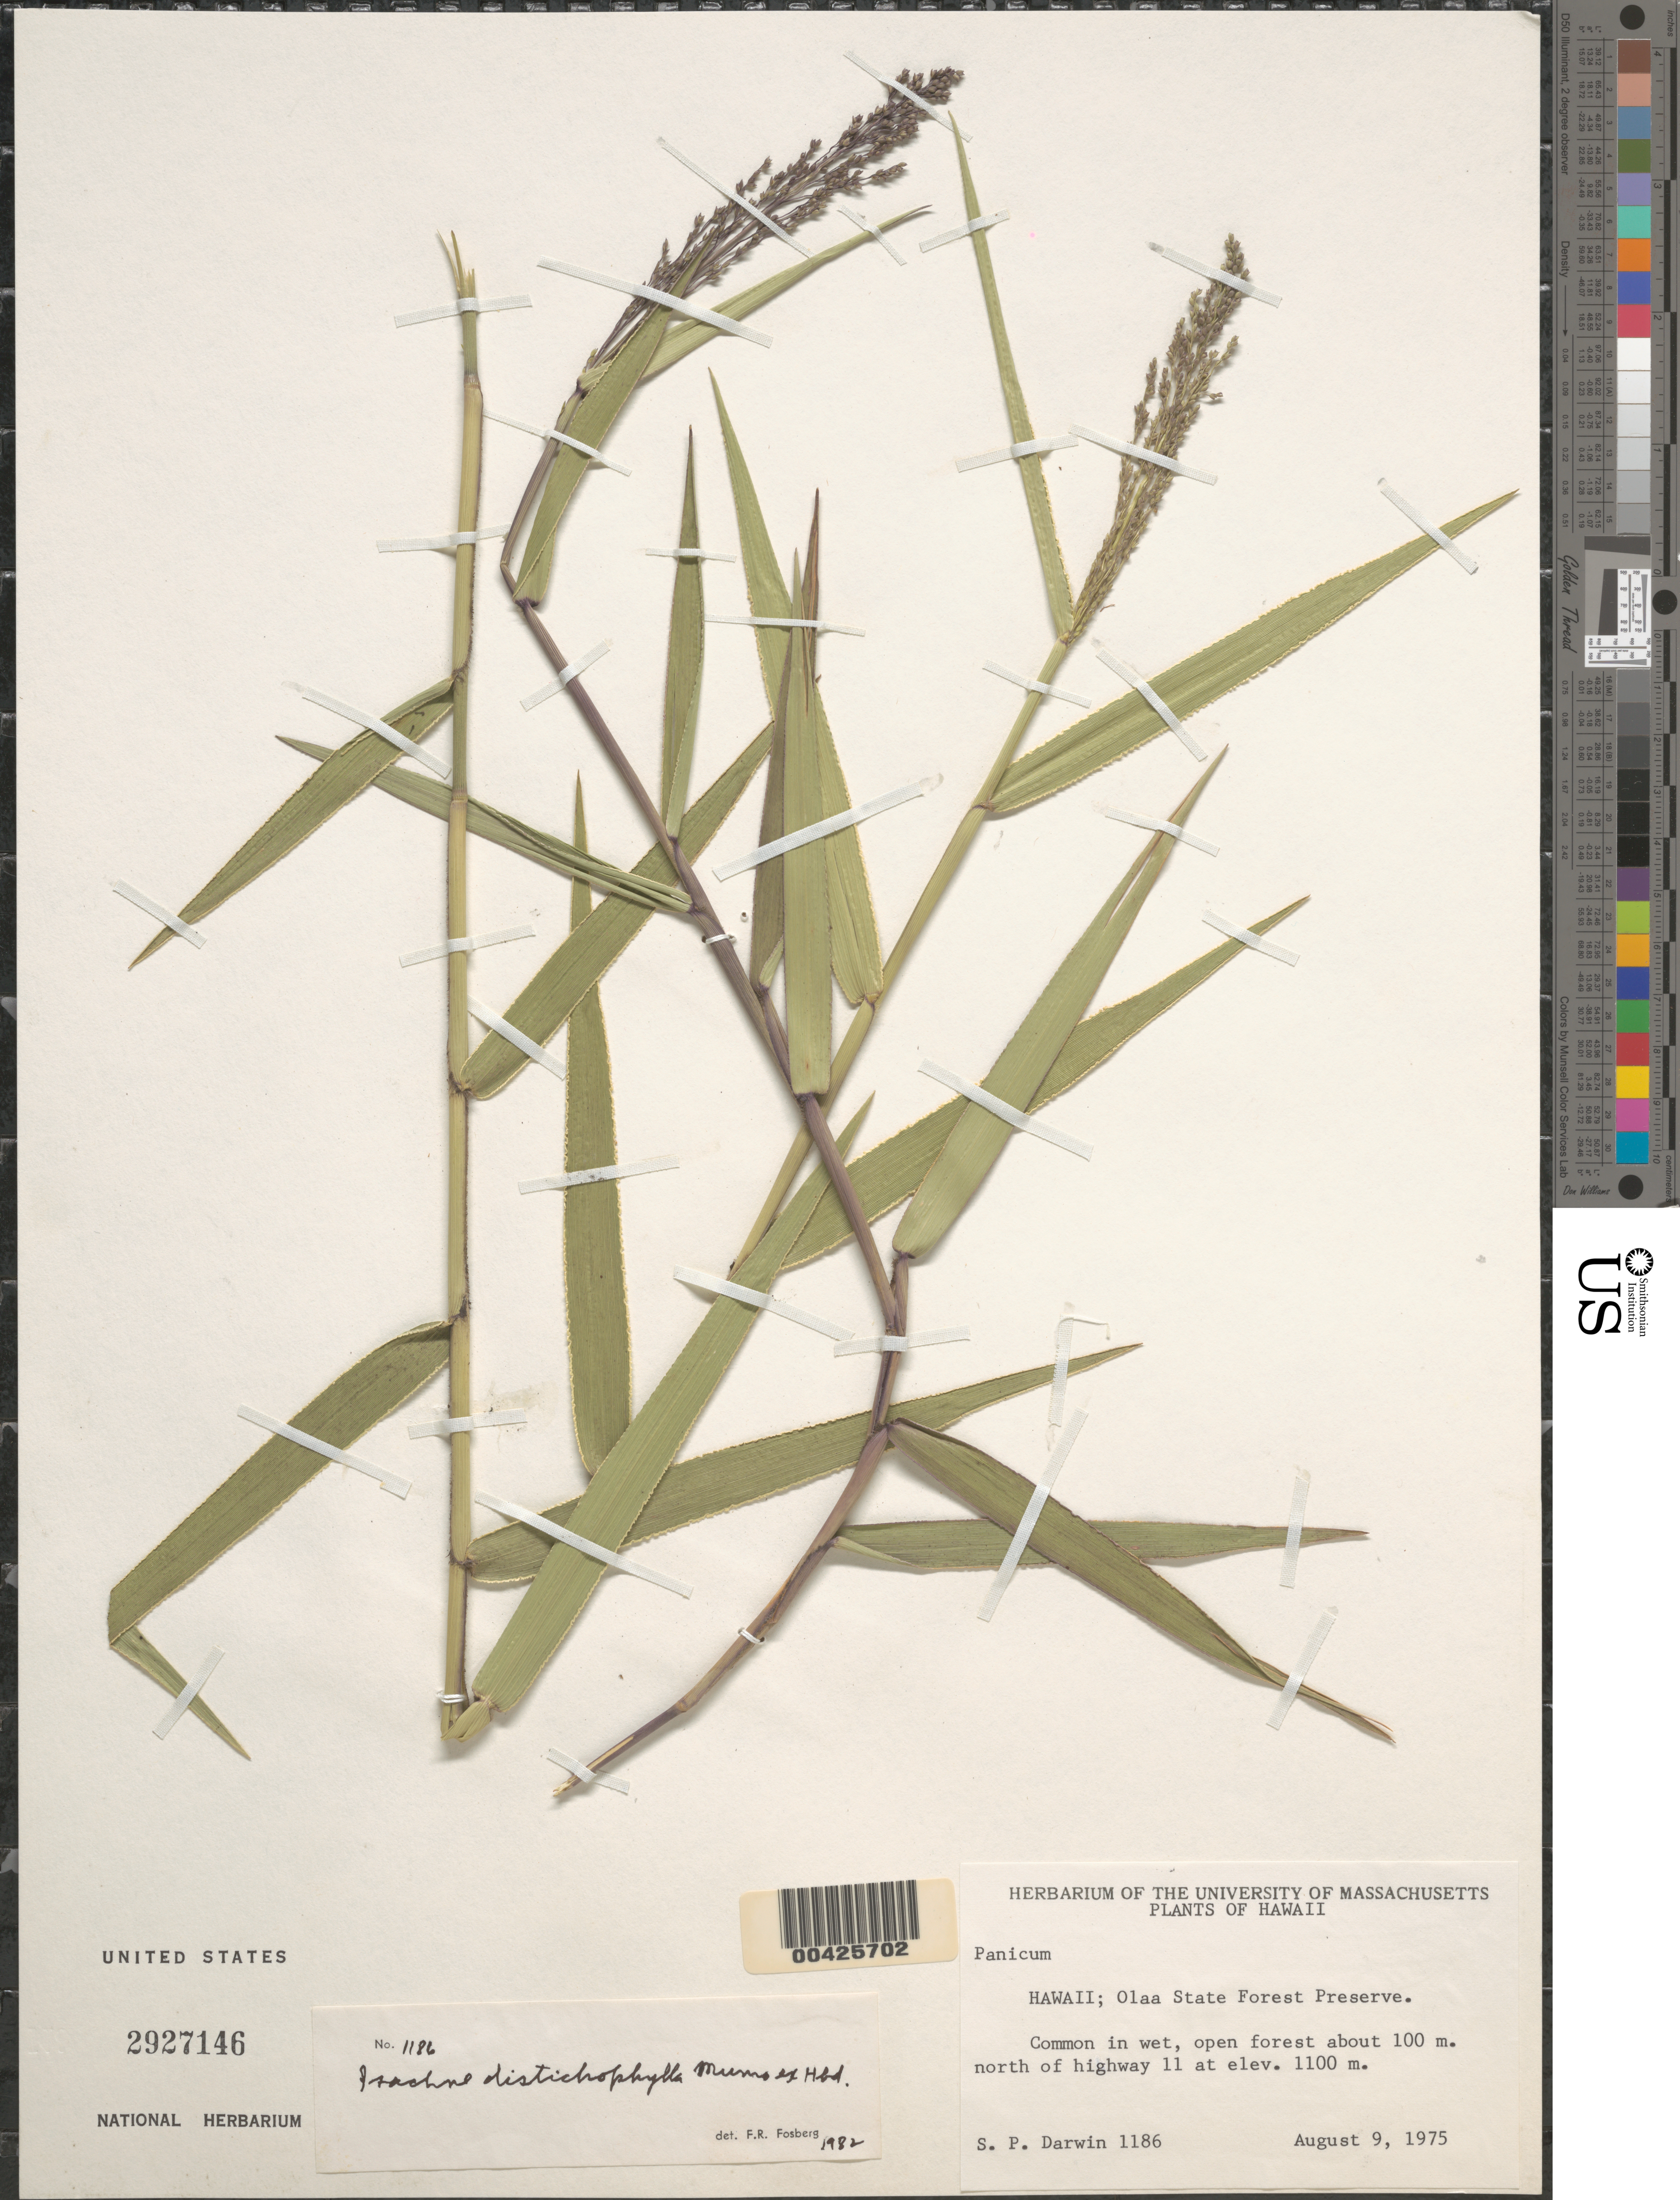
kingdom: Plantae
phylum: Tracheophyta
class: Liliopsida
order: Poales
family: Poaceae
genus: Isachne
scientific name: Isachne distichophylla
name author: Munro ex Hillebr.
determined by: Fosberg, F. R.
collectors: S. P. Darwin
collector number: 1186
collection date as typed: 9 Aug 1975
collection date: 1975-08-09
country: United States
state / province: Hawaii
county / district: Hawaii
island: Hawaii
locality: Olaa State Forest Preserve, about 100 m N of Highway 11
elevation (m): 1100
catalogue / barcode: US 2927146